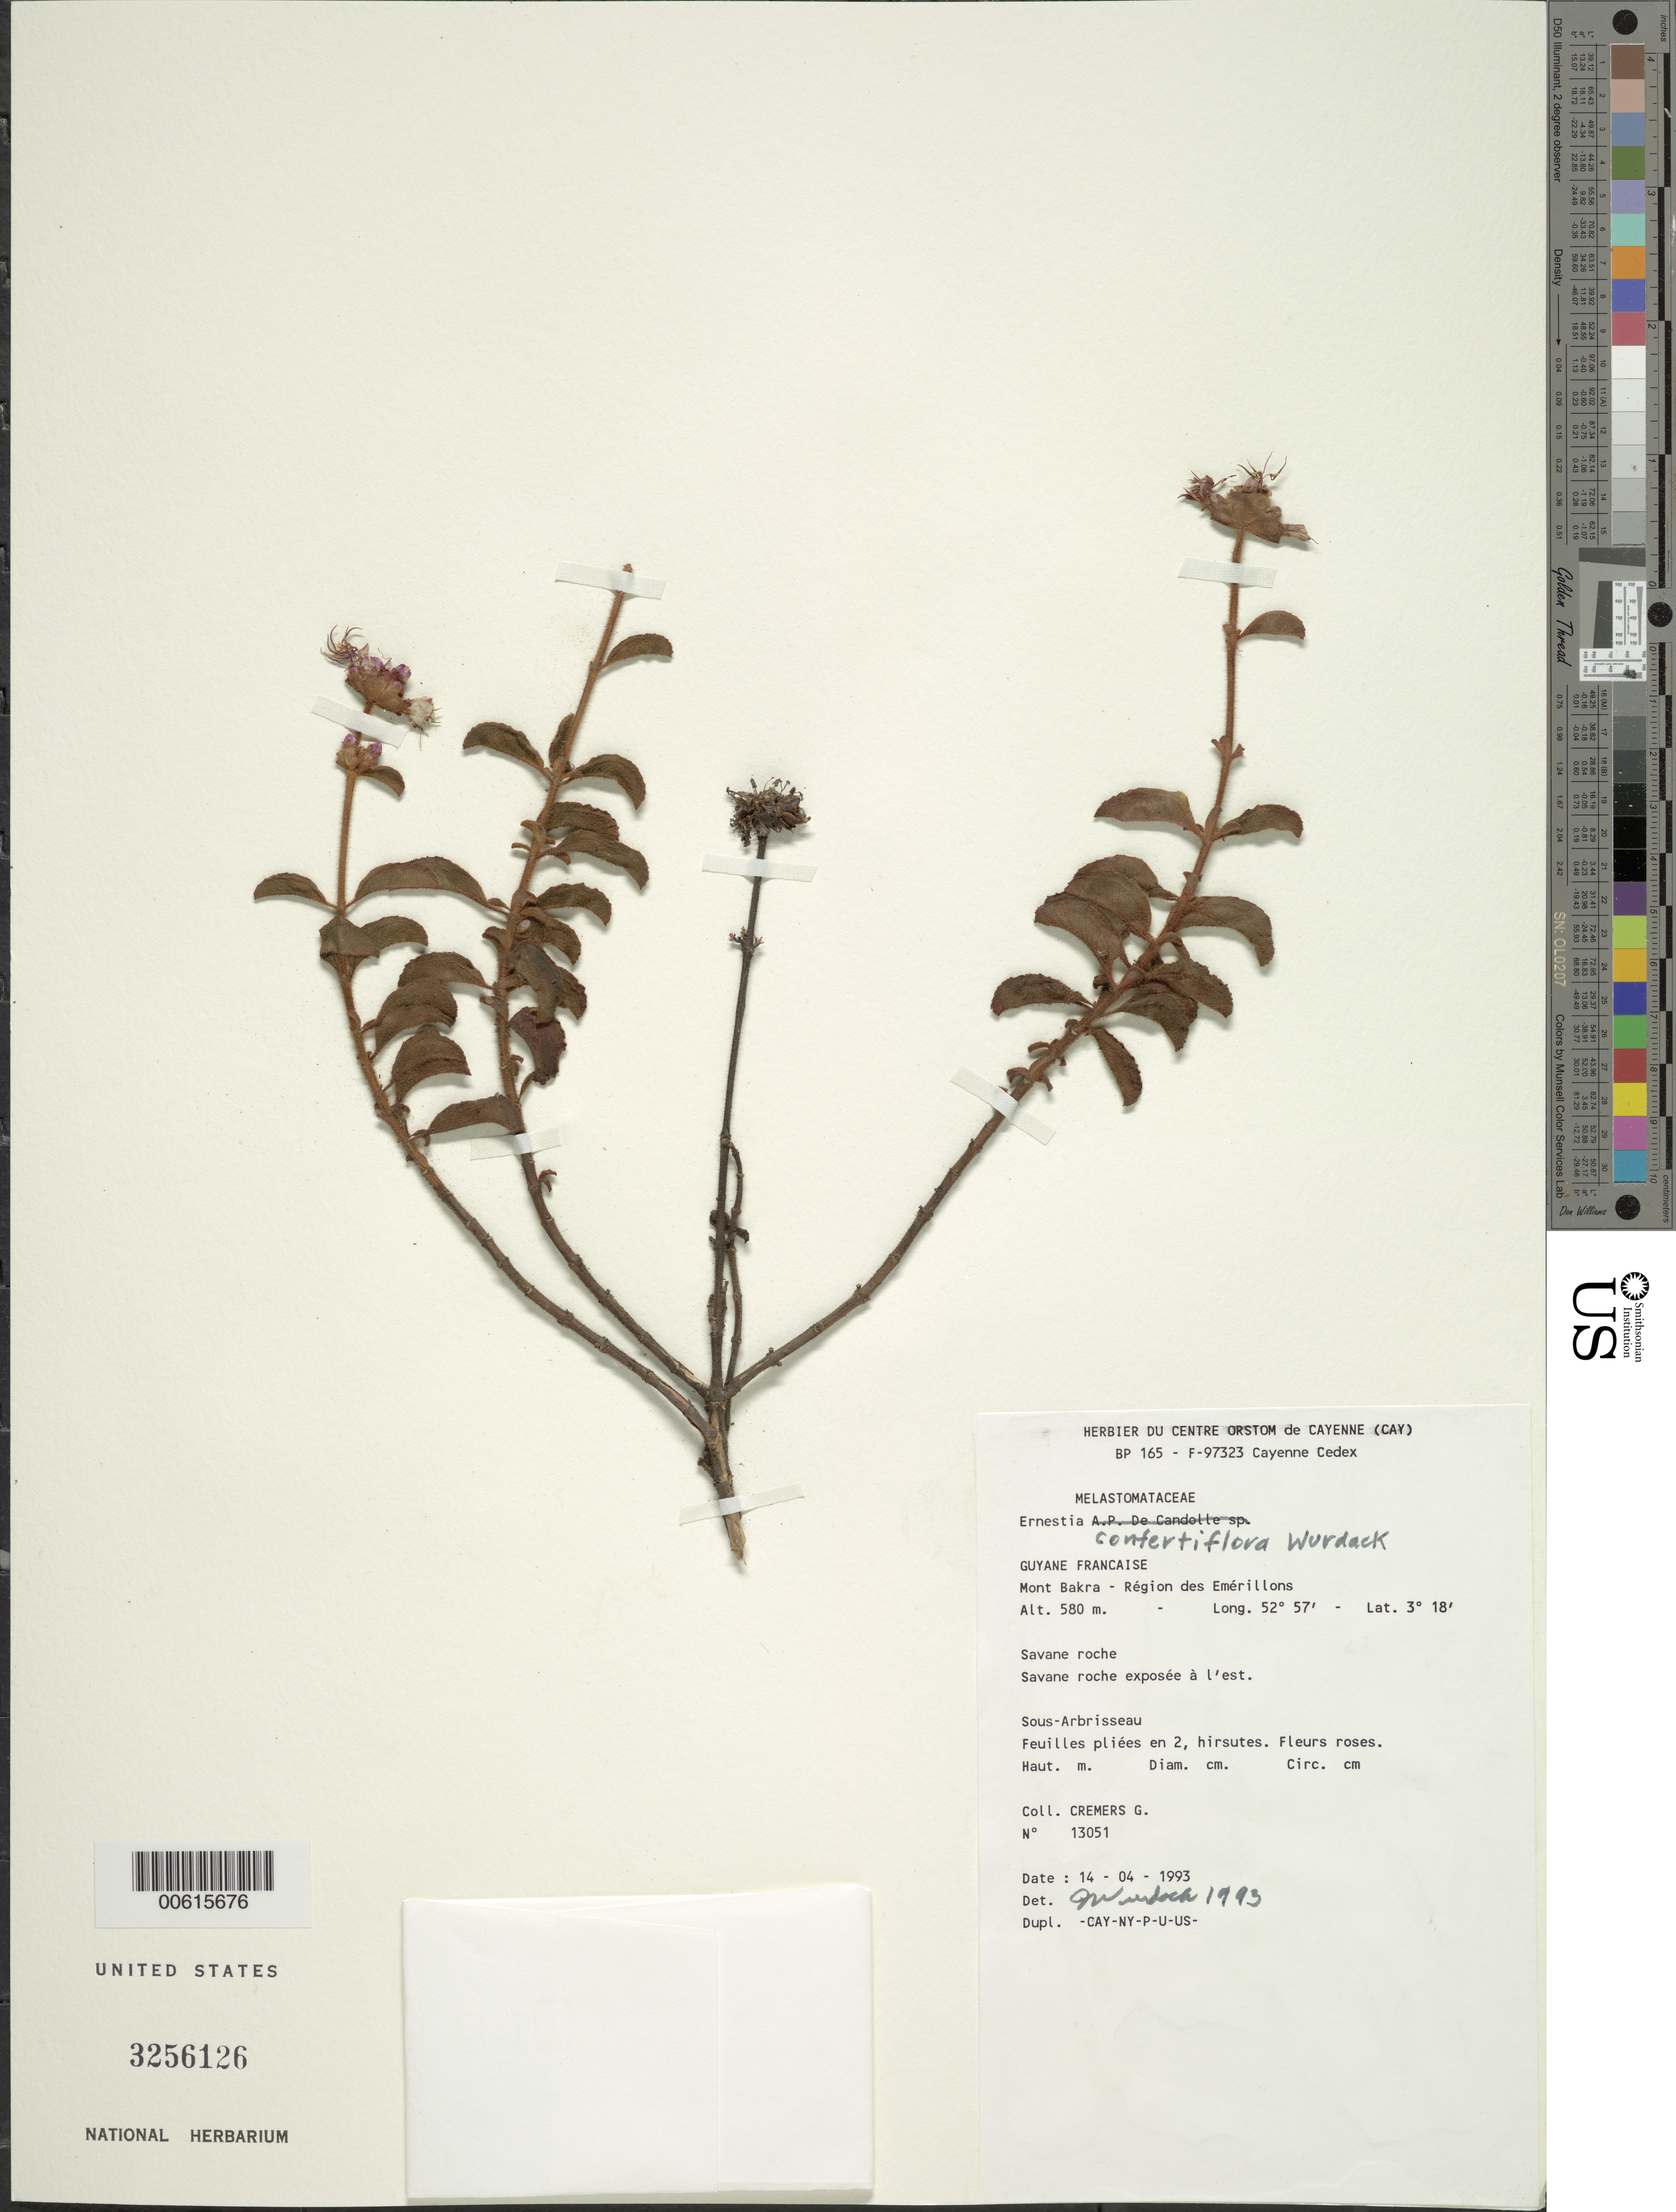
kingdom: Plantae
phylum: Tracheophyta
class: Magnoliopsida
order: Myrtales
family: Melastomataceae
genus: Ernestia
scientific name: Ernestia confertiflora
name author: Wurdack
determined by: Wurdack, John J., (US), US (UNITED STATES)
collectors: G. Cremers & J.-J. de Granville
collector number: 13051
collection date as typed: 14-Apr-93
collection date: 1993-04-14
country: French Guiana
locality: Mont Bakra, région des Emérillons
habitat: Savane roche exposee a l'est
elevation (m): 580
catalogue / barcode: US 3256126